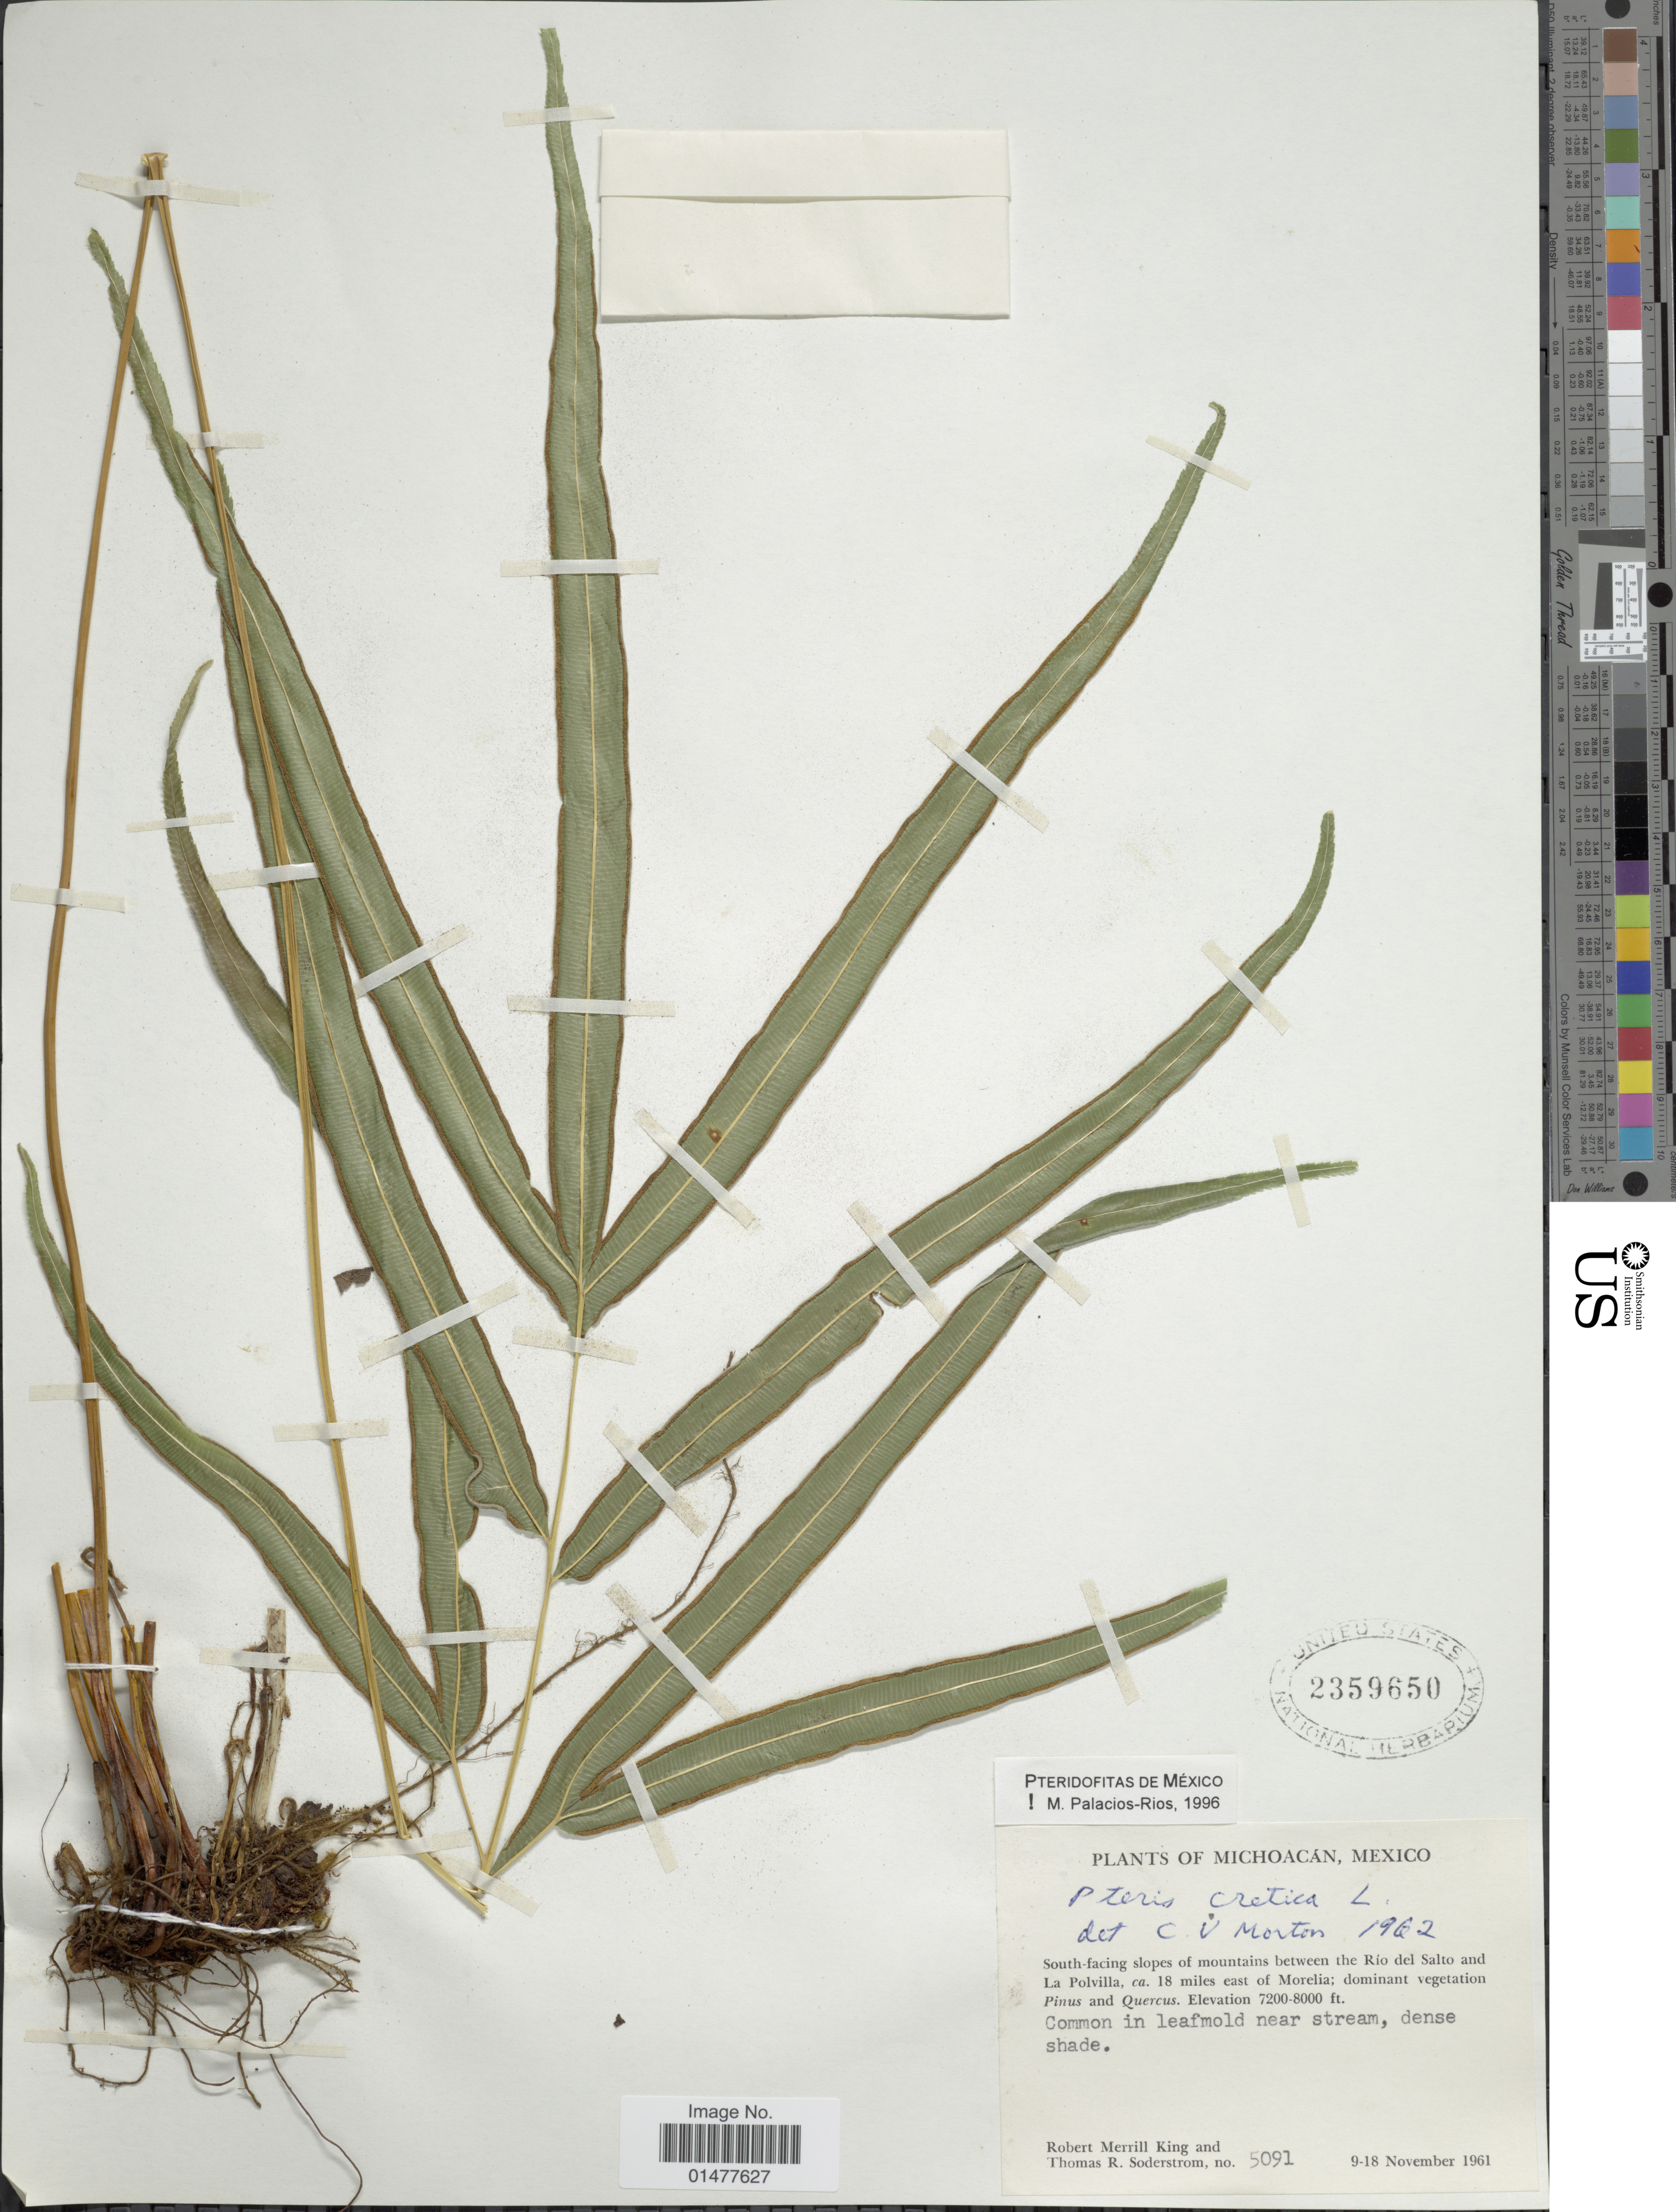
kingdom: Plantae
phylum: Tracheophyta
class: Polypodiopsida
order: Polypodiales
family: Pteridaceae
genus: Pteris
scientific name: Pteris cretica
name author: L.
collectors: R. M. King & T. R. Soderstrom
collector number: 5091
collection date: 1961-11-09/1961-11-18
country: Mexico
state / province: Michoacán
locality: South-facing slopes of mountains between the Rio del Salto and La Polvilla, ca. 18 miles east of Morelia.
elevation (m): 2195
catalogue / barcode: US 2359650